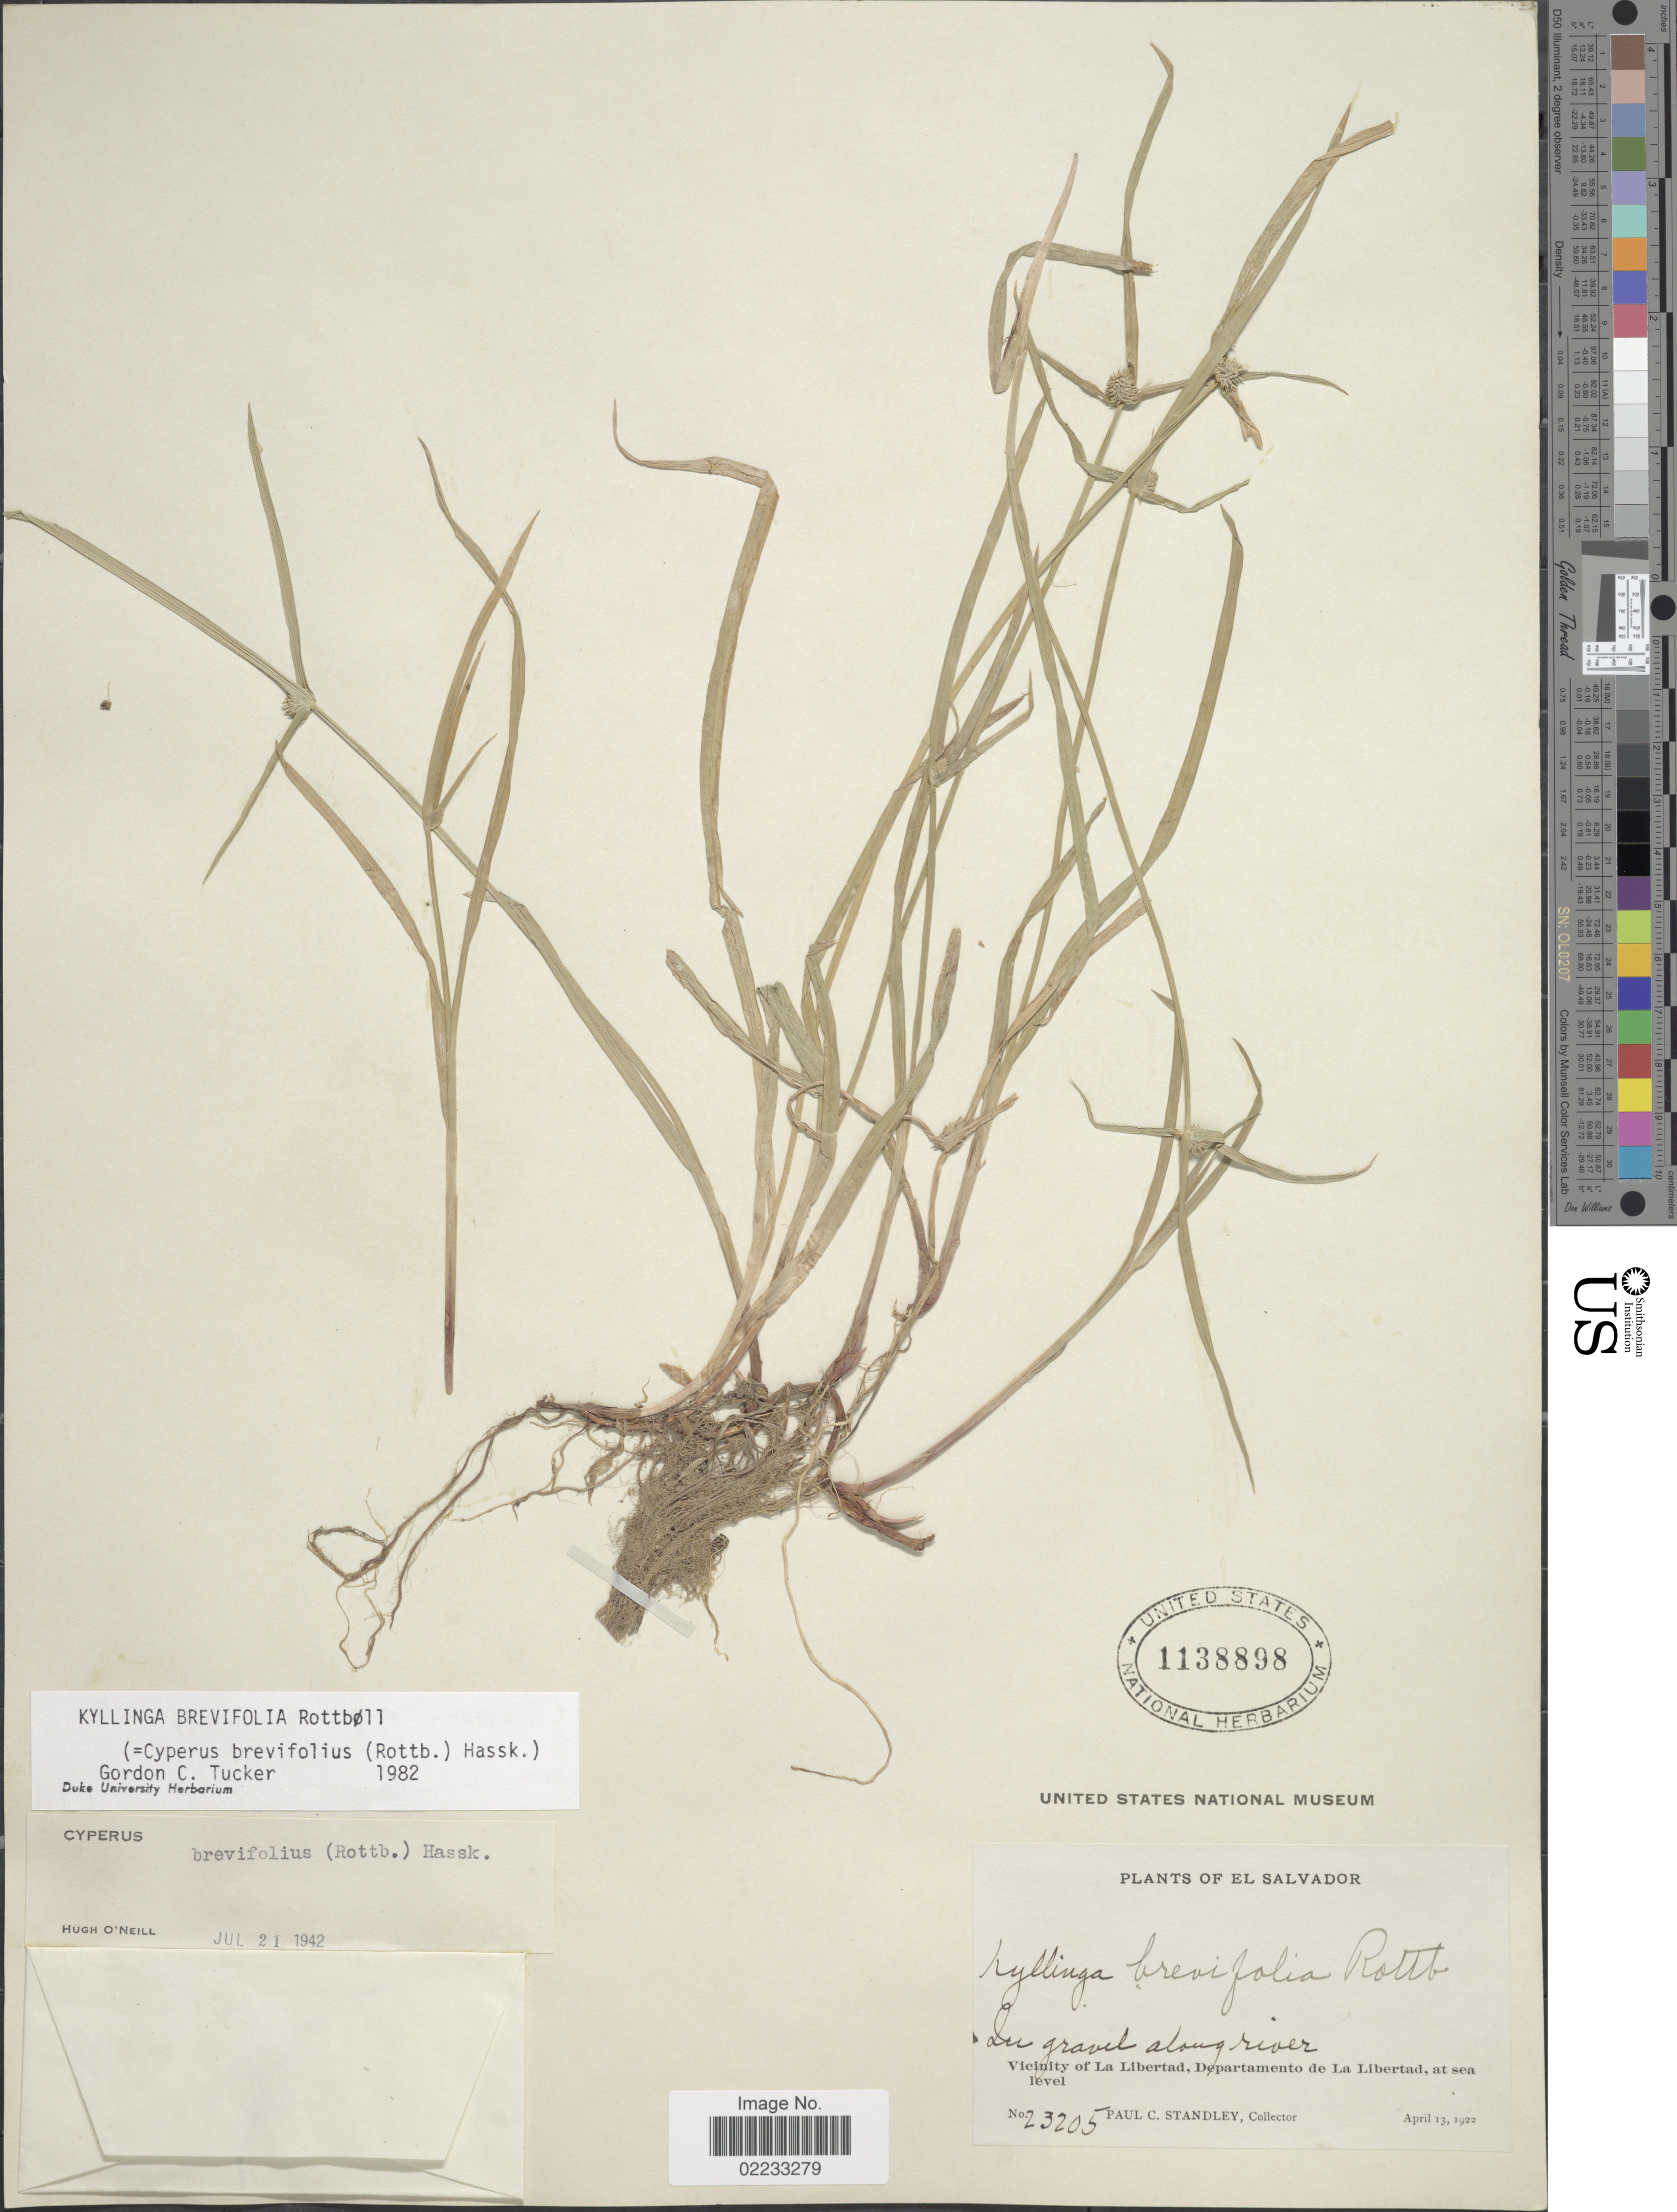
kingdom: Plantae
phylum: Tracheophyta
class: Liliopsida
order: Poales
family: Cyperaceae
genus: Cyperus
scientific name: Cyperus brevifolius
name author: (Rottb.) Hassk.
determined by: Strong, M. T., (US), Smithsonian Institution - National Museum of Natural History (UNITED STATES)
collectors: P. C. Standley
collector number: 23205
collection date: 1922-04-13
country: El Salvador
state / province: La Libertad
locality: In gravel along river, Vicinity of La Libertad.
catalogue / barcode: US 1138898